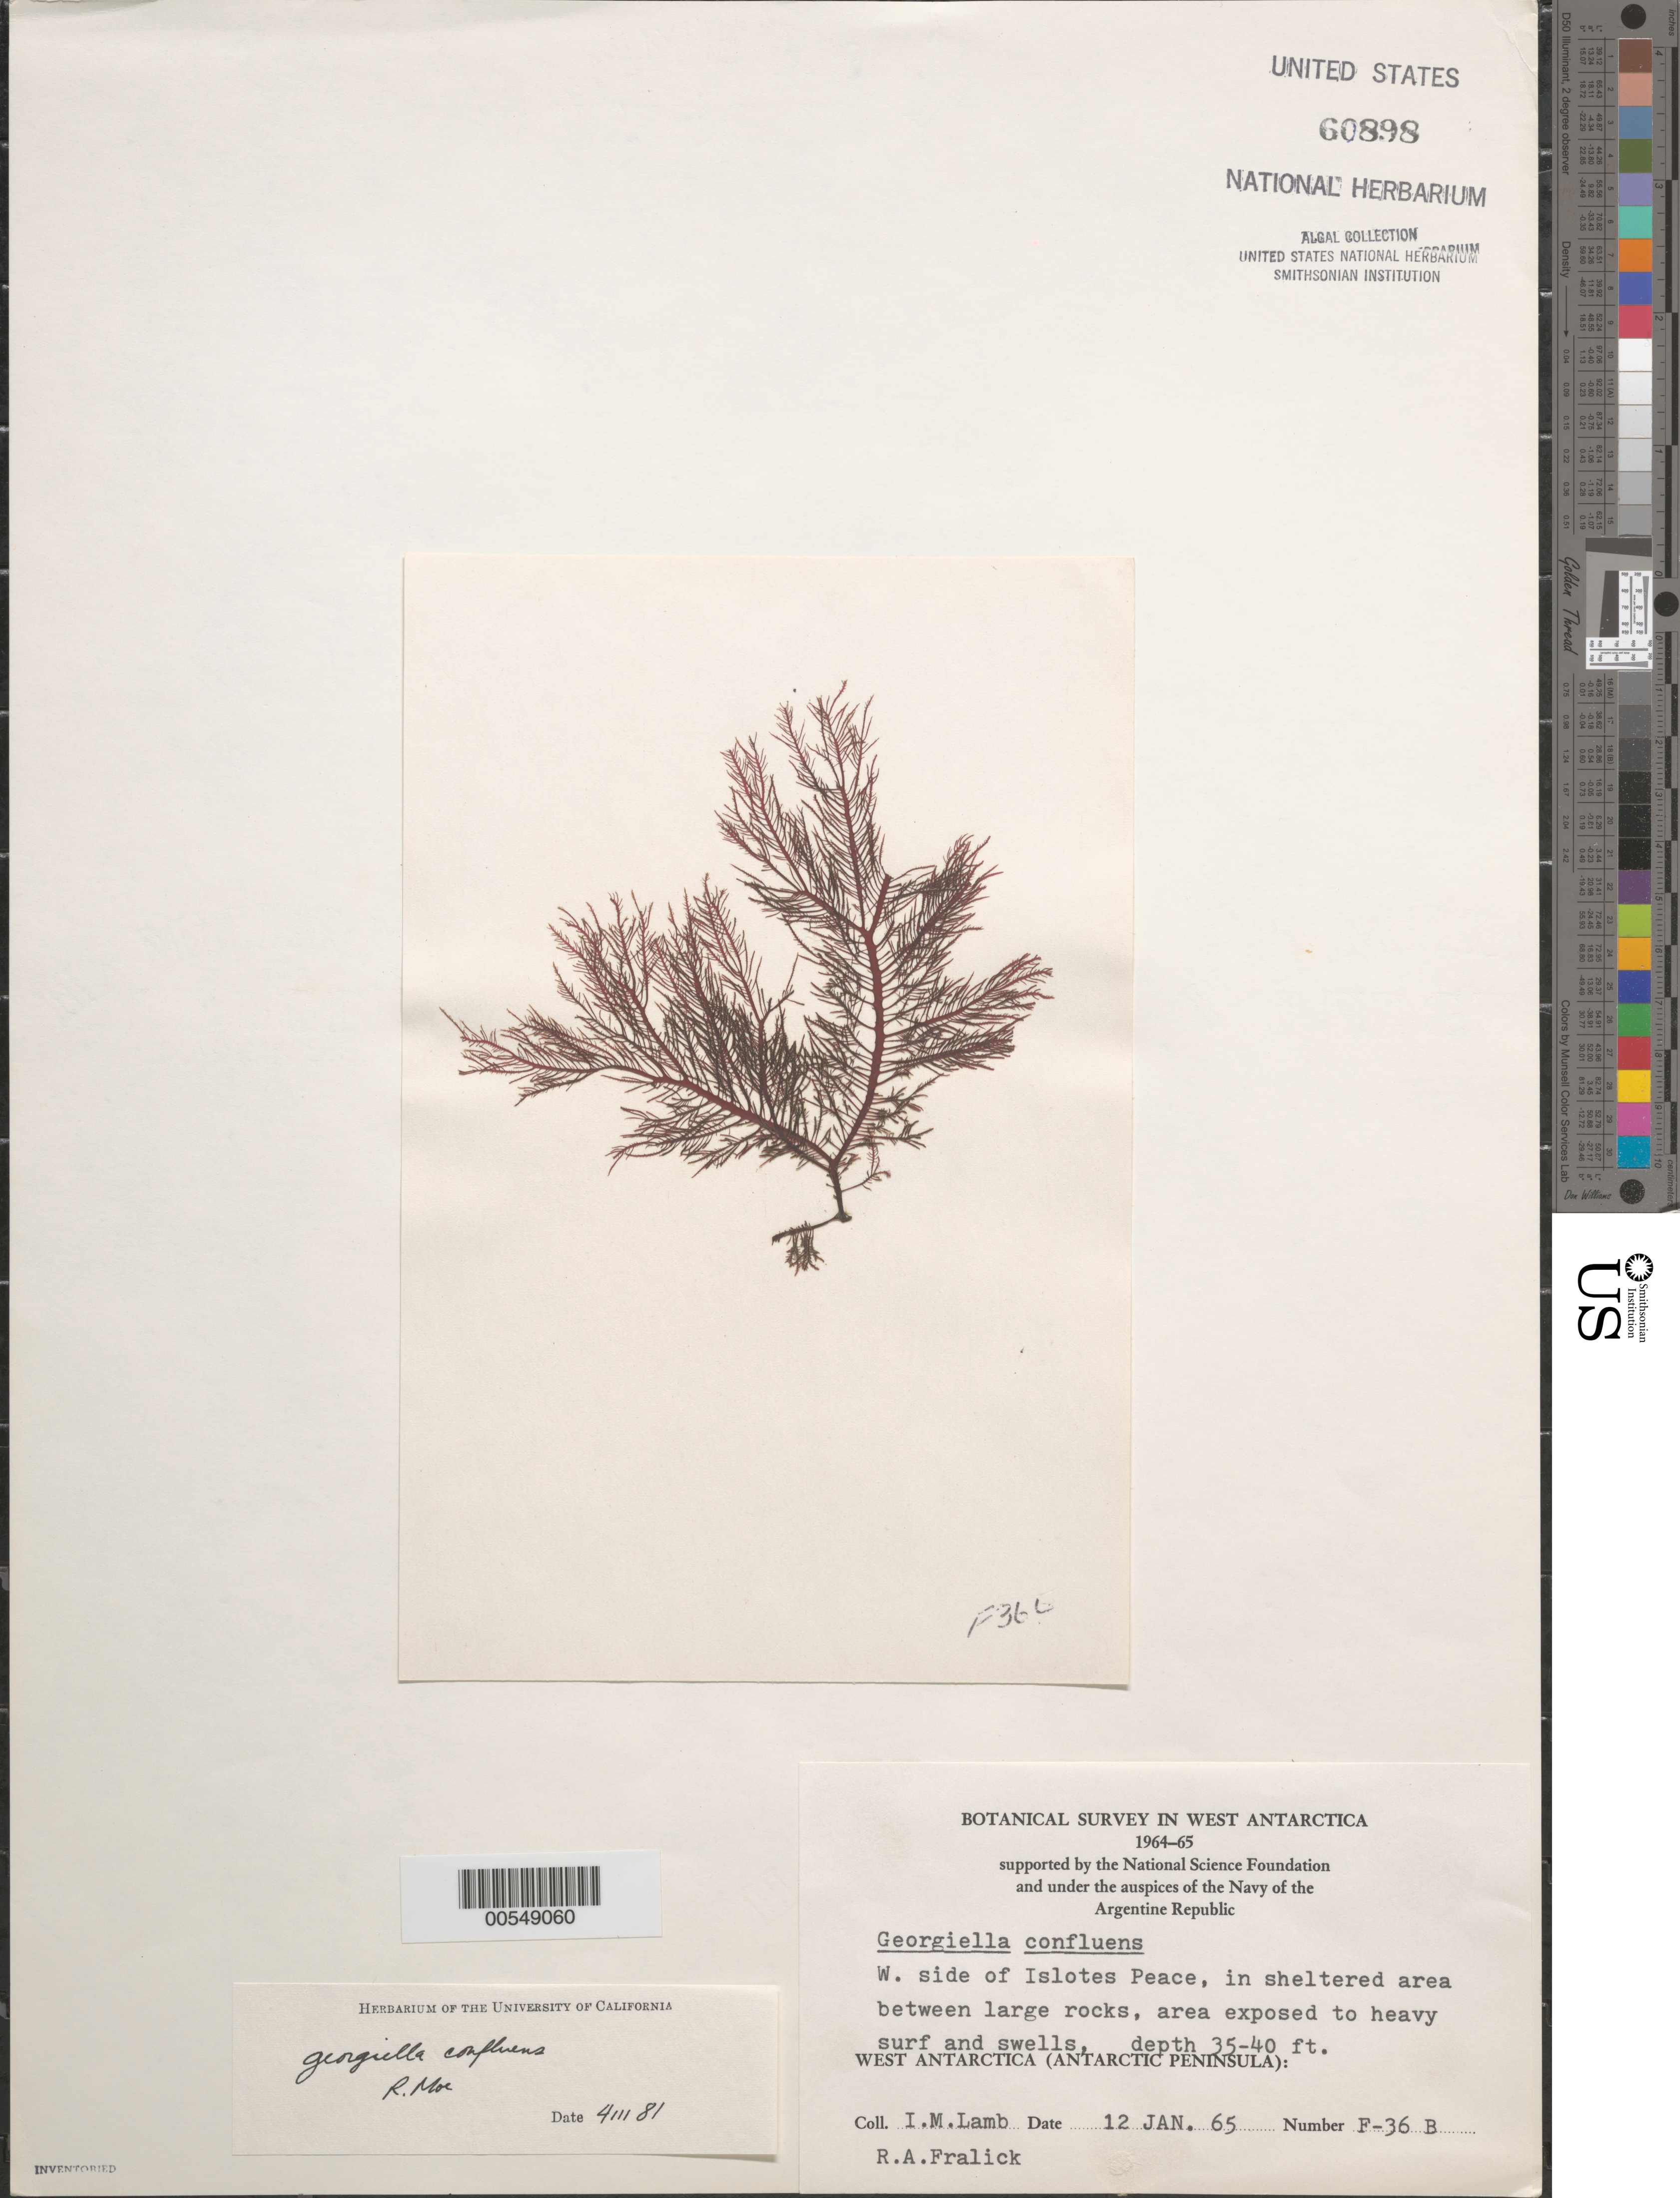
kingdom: Plantae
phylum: Rhodophyta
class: Florideophyceae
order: Ceramiales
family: Wrangeliaceae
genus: Georgiella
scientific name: Georgiella confluens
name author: (Reinsch) Kylin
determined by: Moe, R. L.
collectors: I. M. Lamb & R. Fralick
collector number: F-36b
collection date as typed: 12 Jan 1965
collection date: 1965-01-12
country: Antarctica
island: Islotes Place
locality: Off Eta Island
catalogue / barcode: US 60898